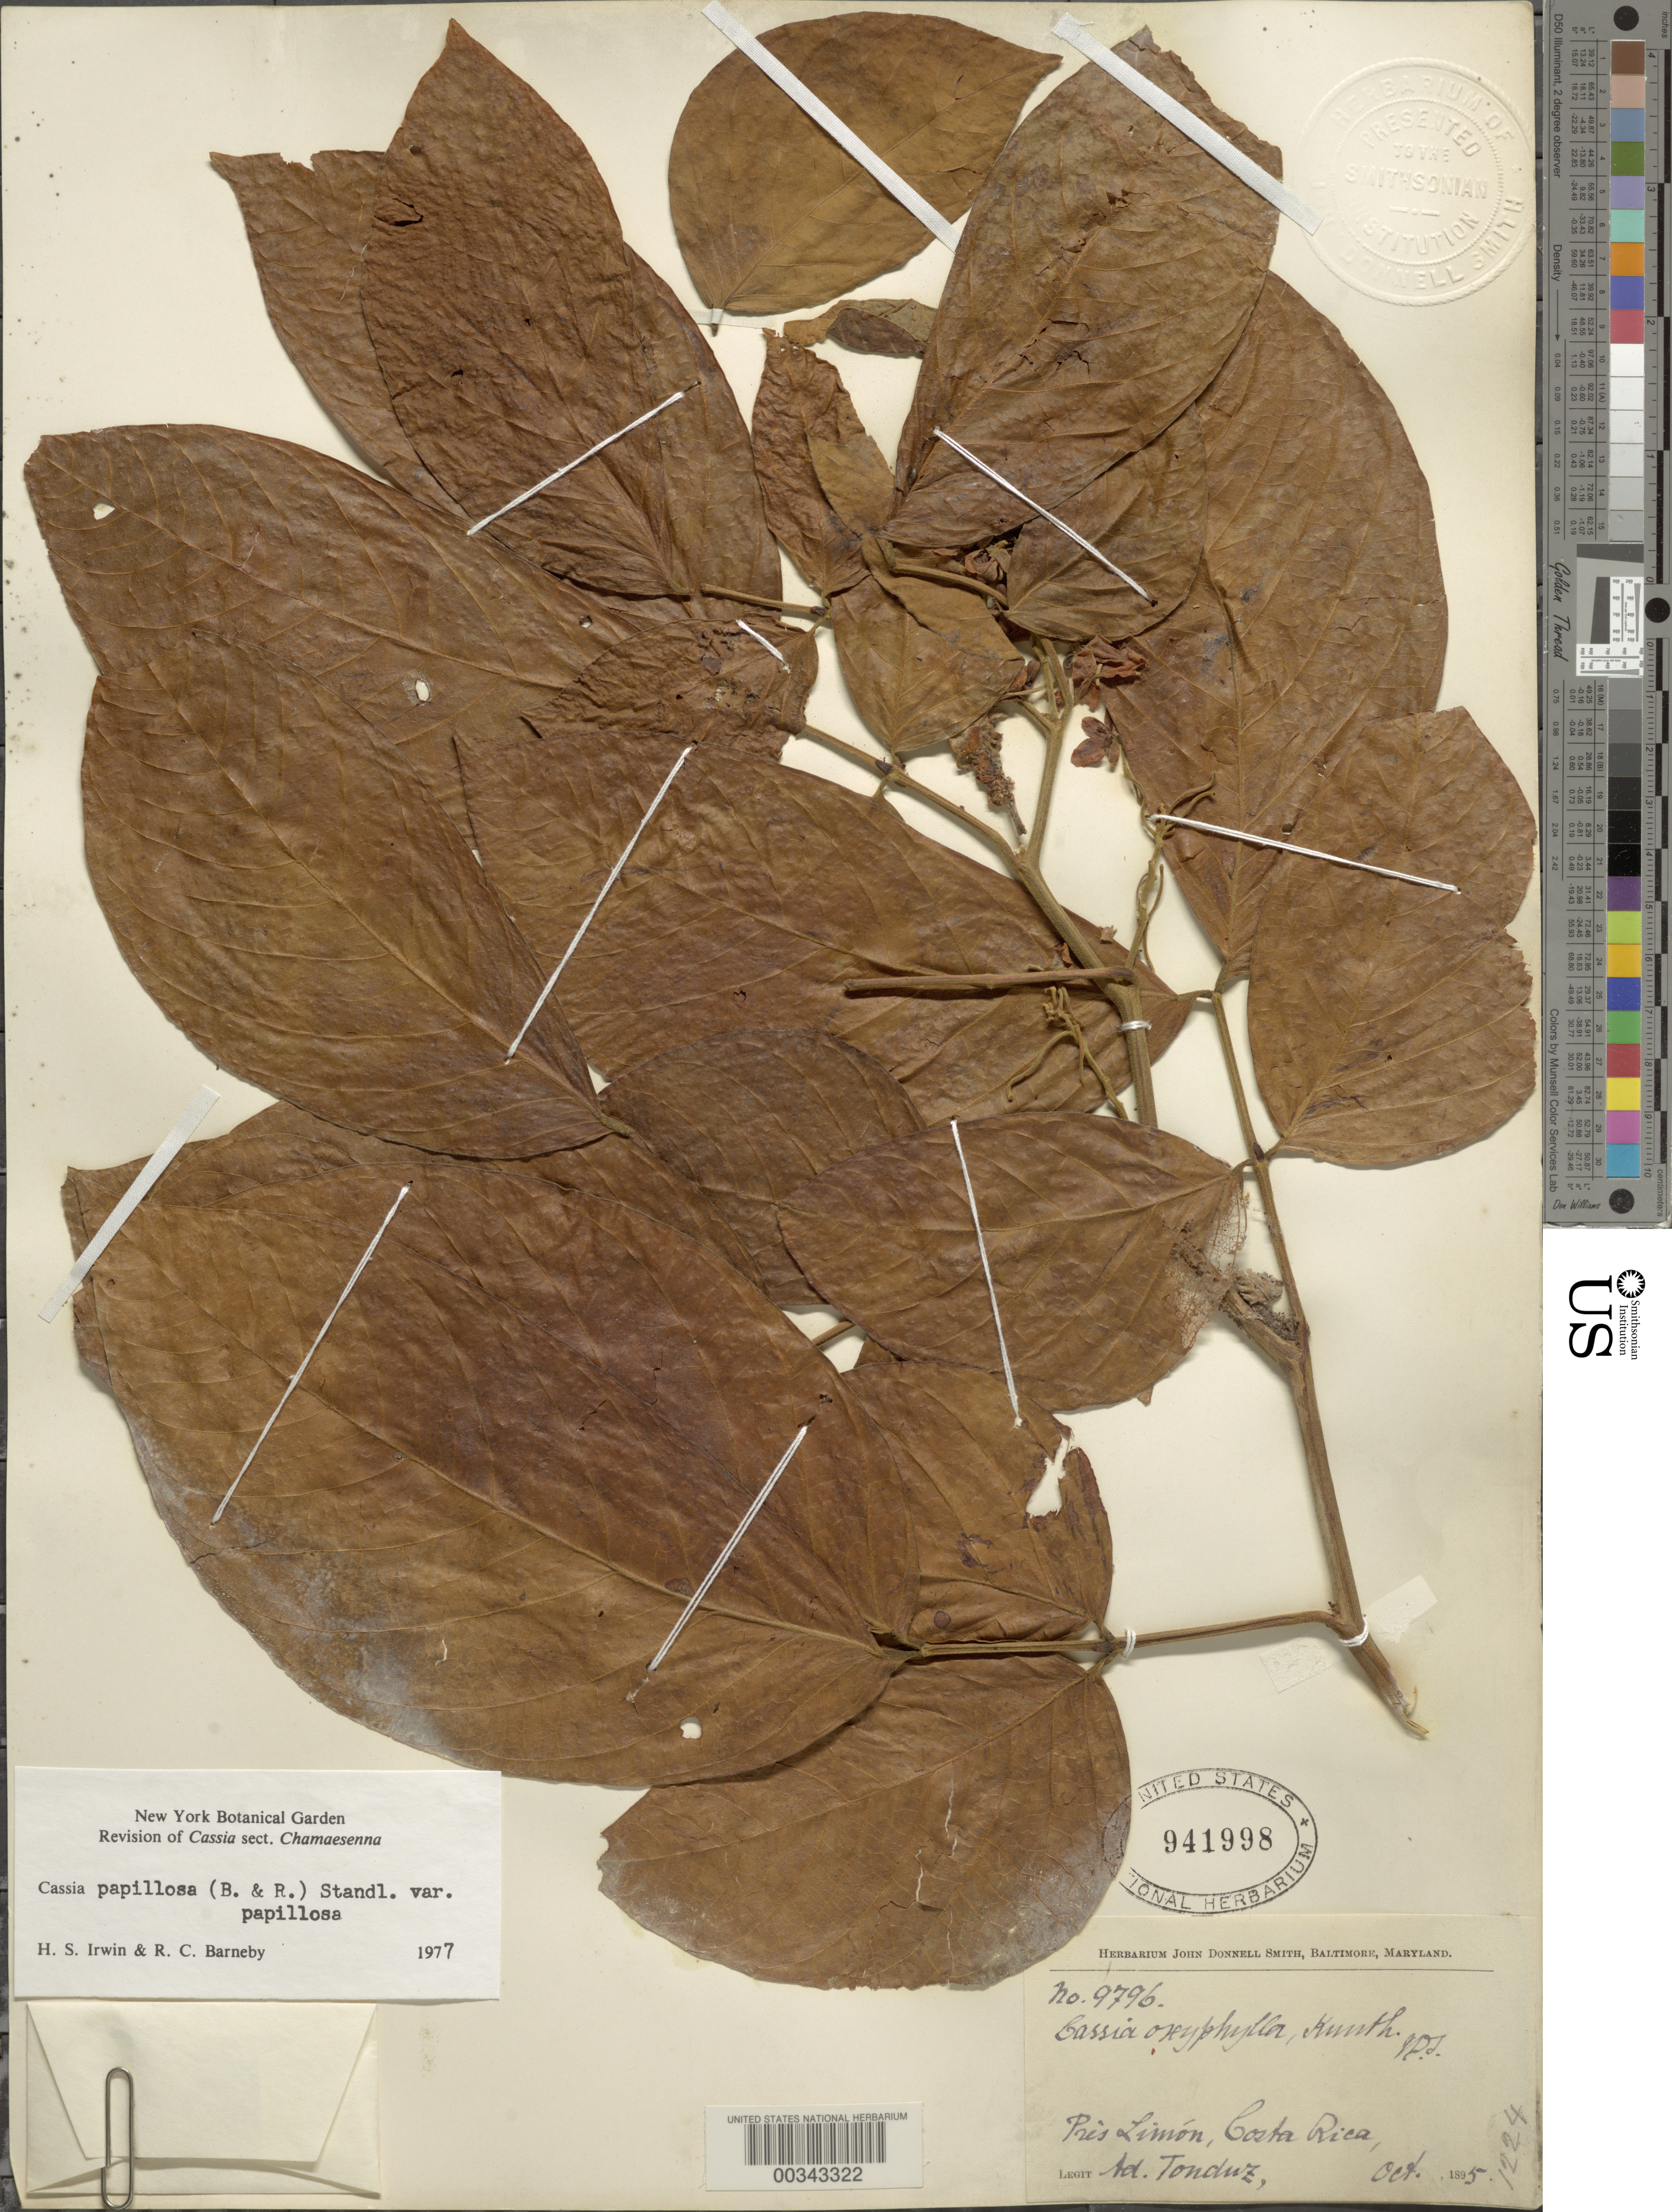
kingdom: Plantae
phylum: Tracheophyta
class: Magnoliopsida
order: Fabales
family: Fabaceae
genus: Senna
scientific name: Senna papillosa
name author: (Britton & Rose) H.S. Irwin & Barneby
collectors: A. Tonduz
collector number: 9796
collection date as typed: Oct 1895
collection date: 1895-10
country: Costa Rica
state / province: Limón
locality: Near limon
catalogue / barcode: US 941998